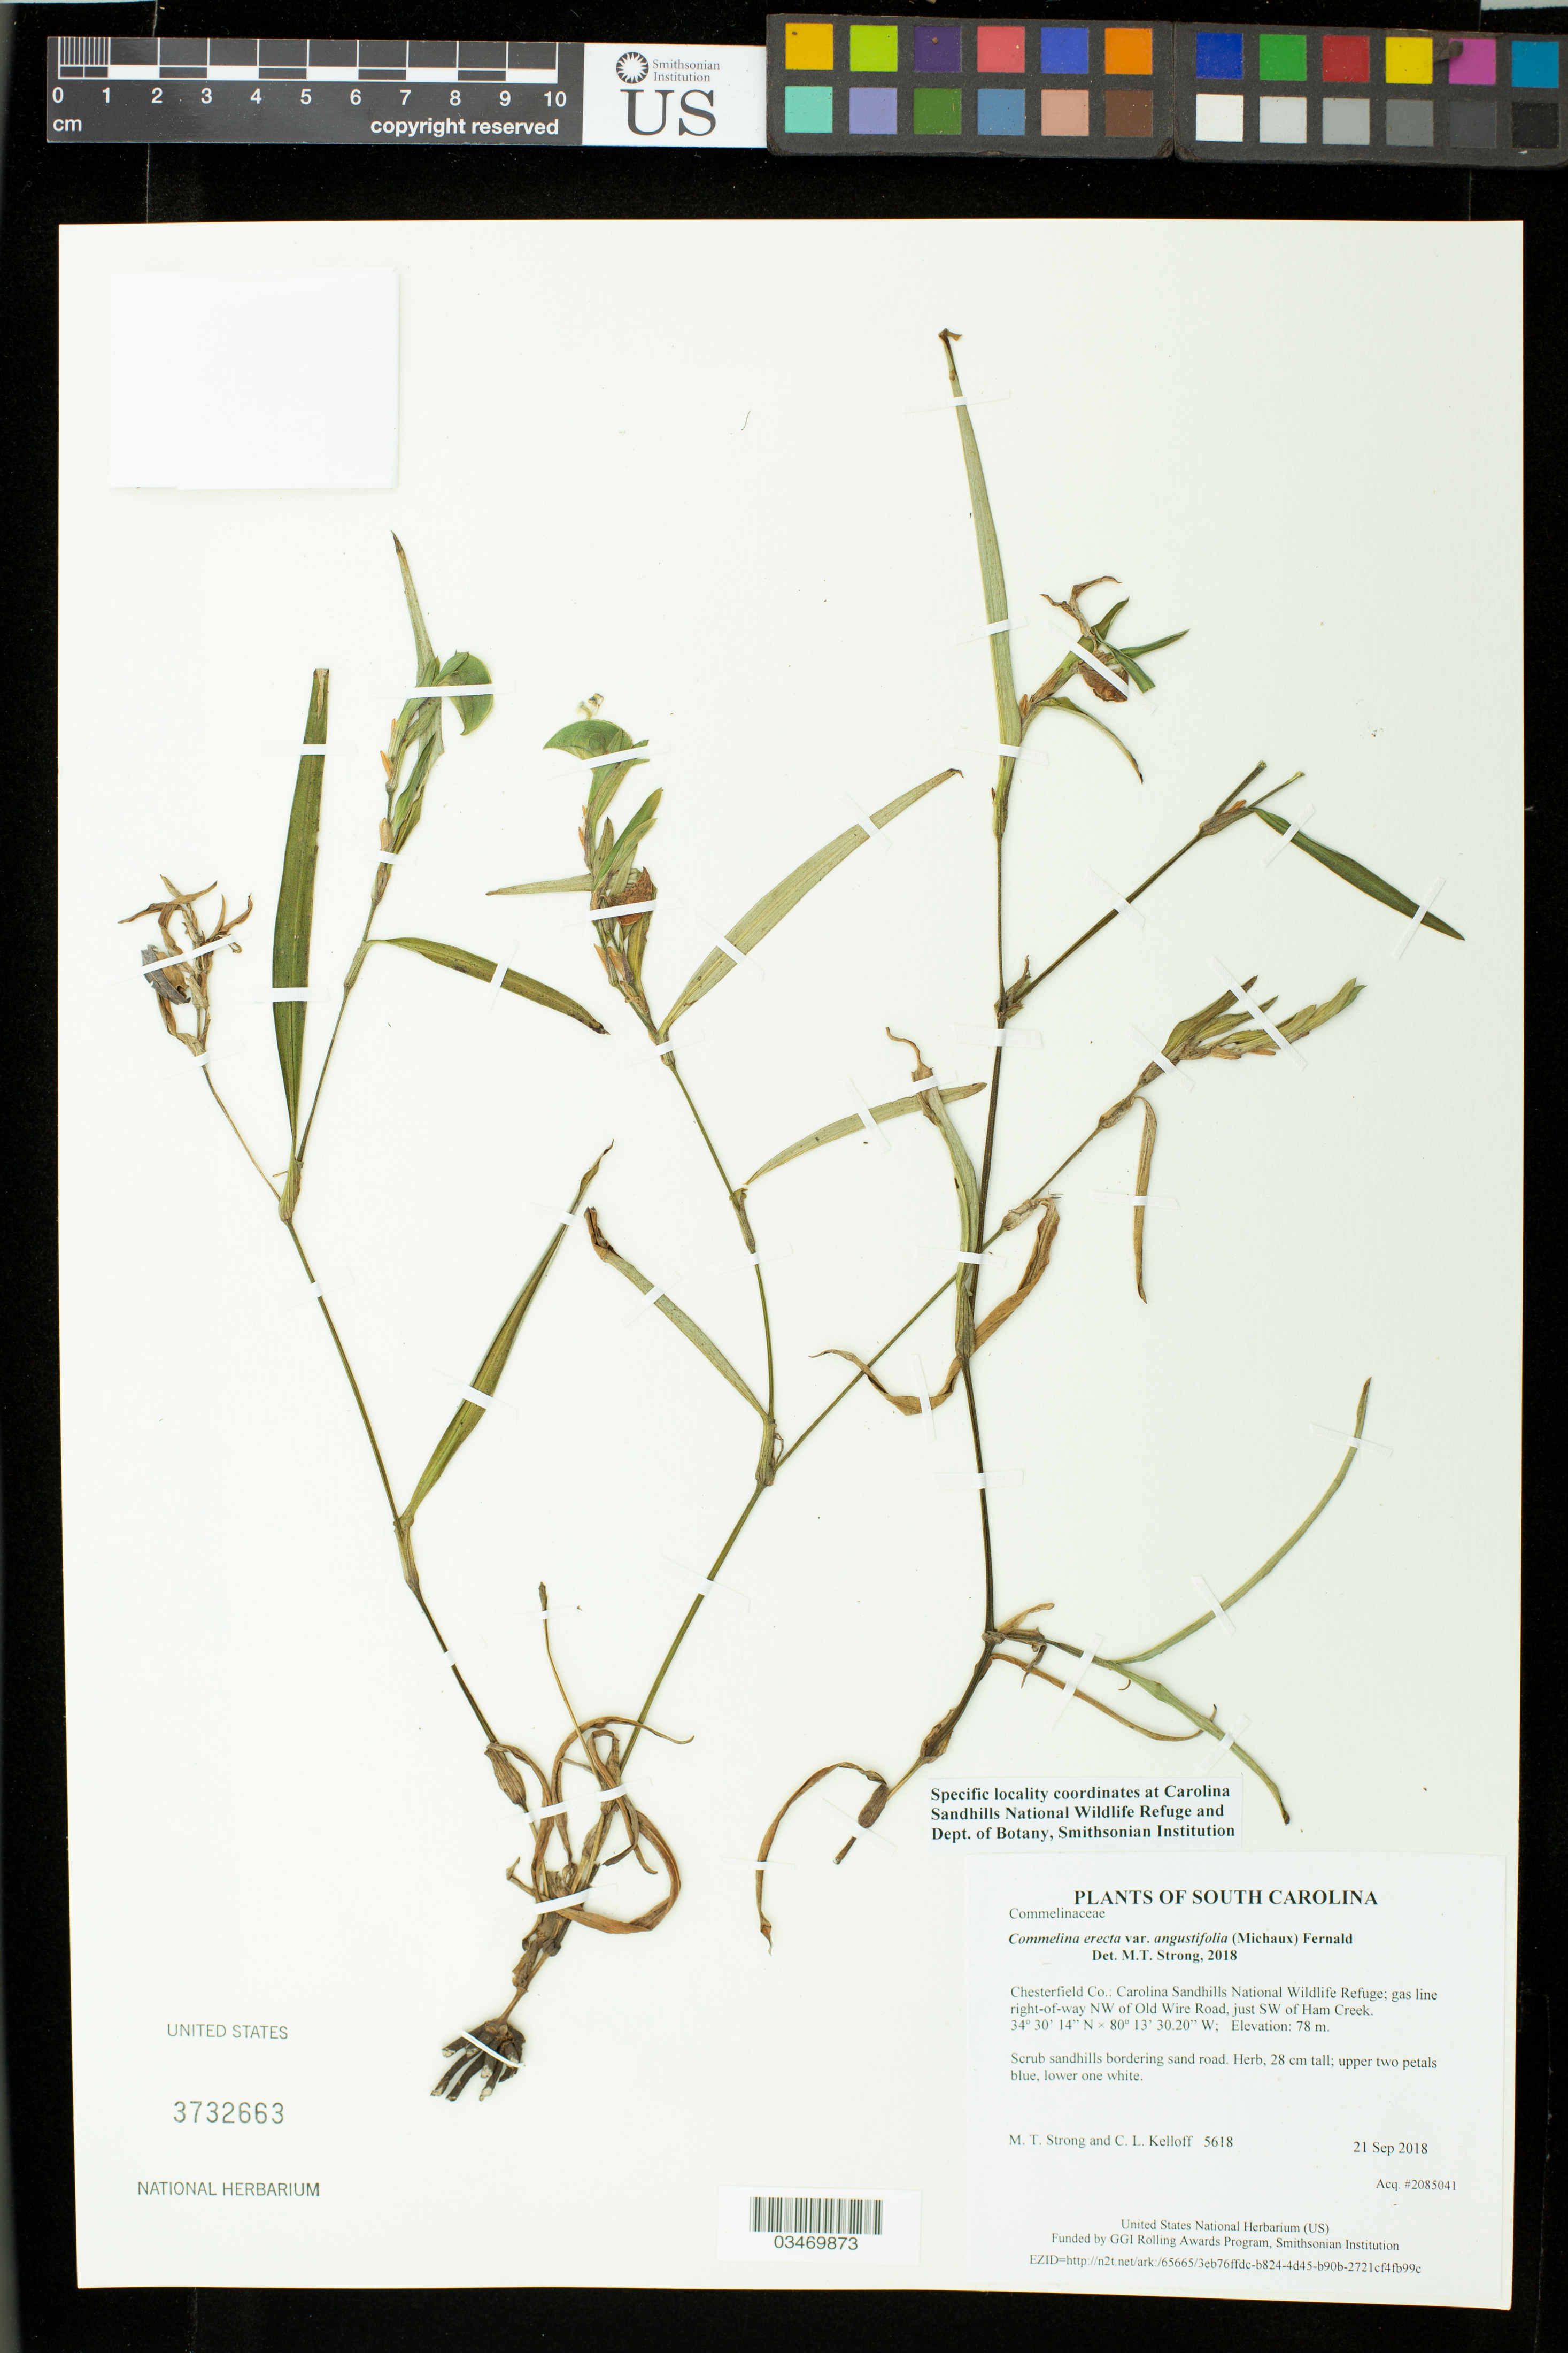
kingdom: Plantae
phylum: Tracheophyta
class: Liliopsida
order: Commelinales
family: Commelinaceae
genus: Commelina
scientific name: Commelina erecta var. angustifolia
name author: (Michx.) Fernald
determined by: Strong, M. T., (US), Smithsonian Institution - National Museum of Natural History (UNITED STATES)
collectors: M. T. Strong & C. L. Kelloff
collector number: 5618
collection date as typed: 21 Sep 2018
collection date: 2018-09-21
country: United States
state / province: South Carolina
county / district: Chesterfield Co.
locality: Carolina Sandhills National Wildlife Refuge; gas line right-of-way NW of Old Wire Road, just SW of Ham Creek.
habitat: Scrub sandhills bordering sand road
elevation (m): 78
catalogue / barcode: US 3732663